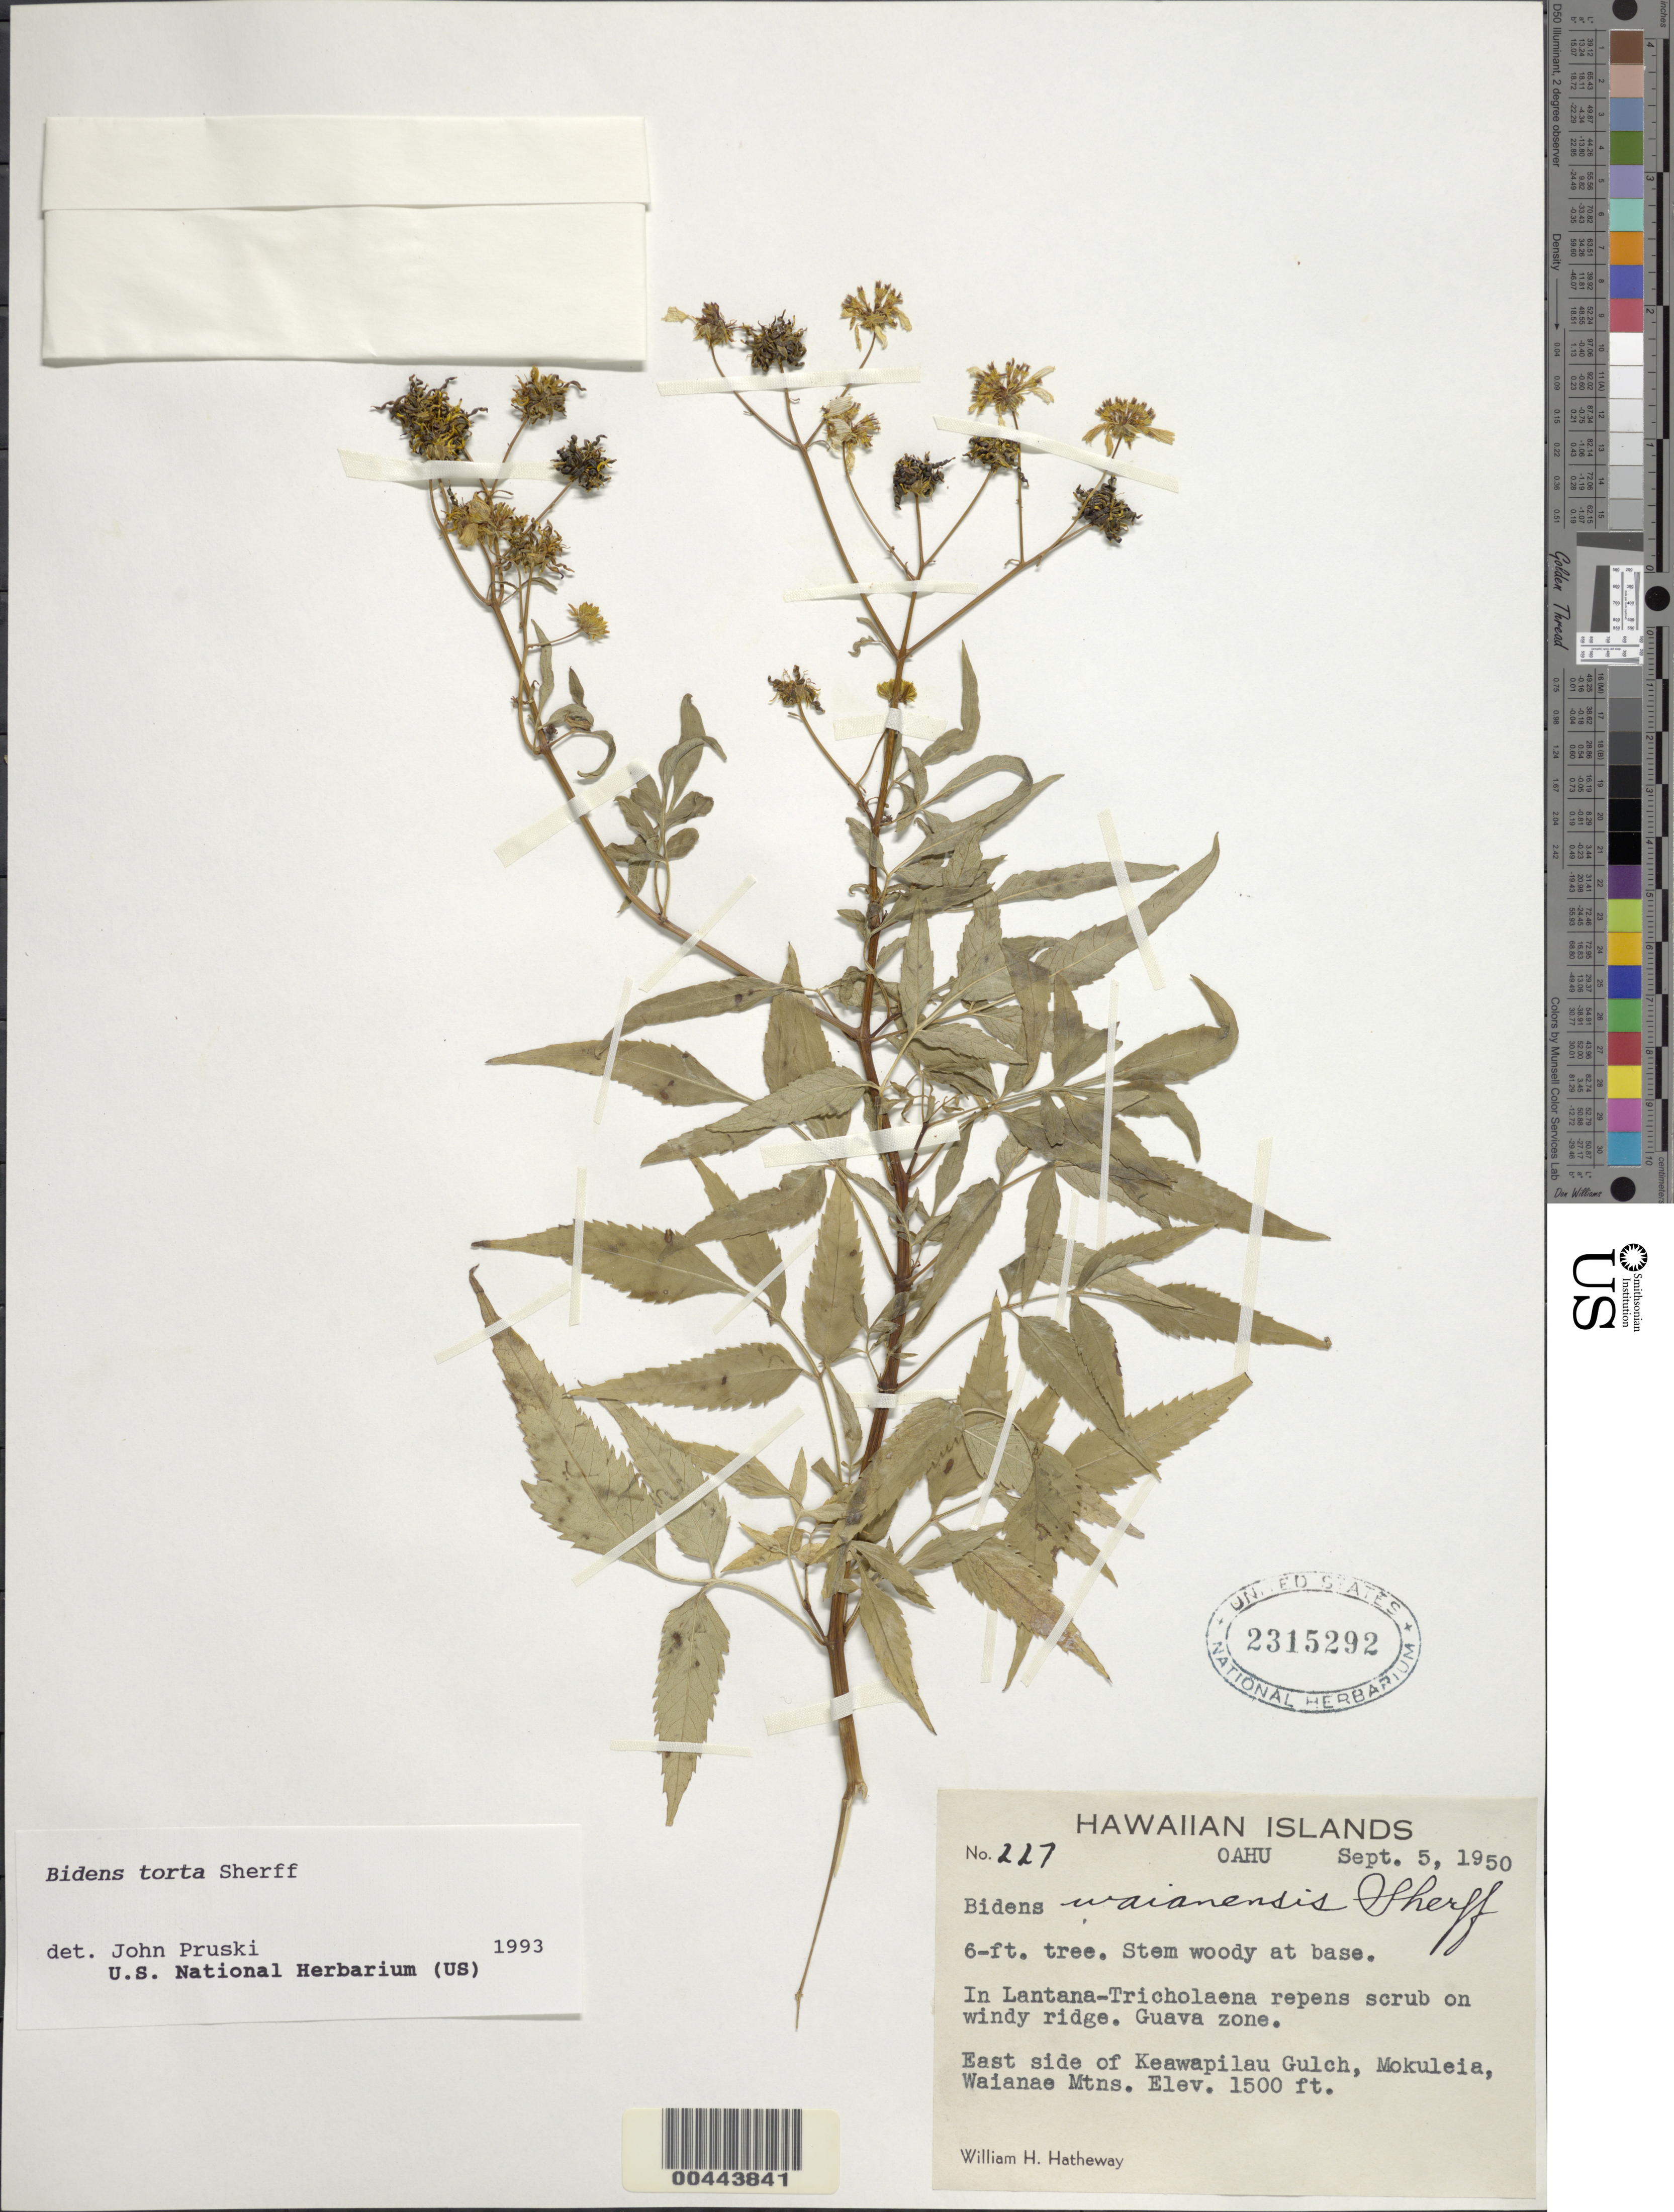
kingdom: Plantae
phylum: Tracheophyta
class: Magnoliopsida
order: Asterales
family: Asteraceae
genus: Bidens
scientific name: Bidens torta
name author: Sherff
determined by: Pruski, J. F.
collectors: W. H. Hatheway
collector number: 227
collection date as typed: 5 Sep 1950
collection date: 1950-09-05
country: United States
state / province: Hawaii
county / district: Honolulu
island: Oahu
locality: East side of Keawapilau Gulch, Mokuleia, Waianae Mountains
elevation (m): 457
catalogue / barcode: US 2315292